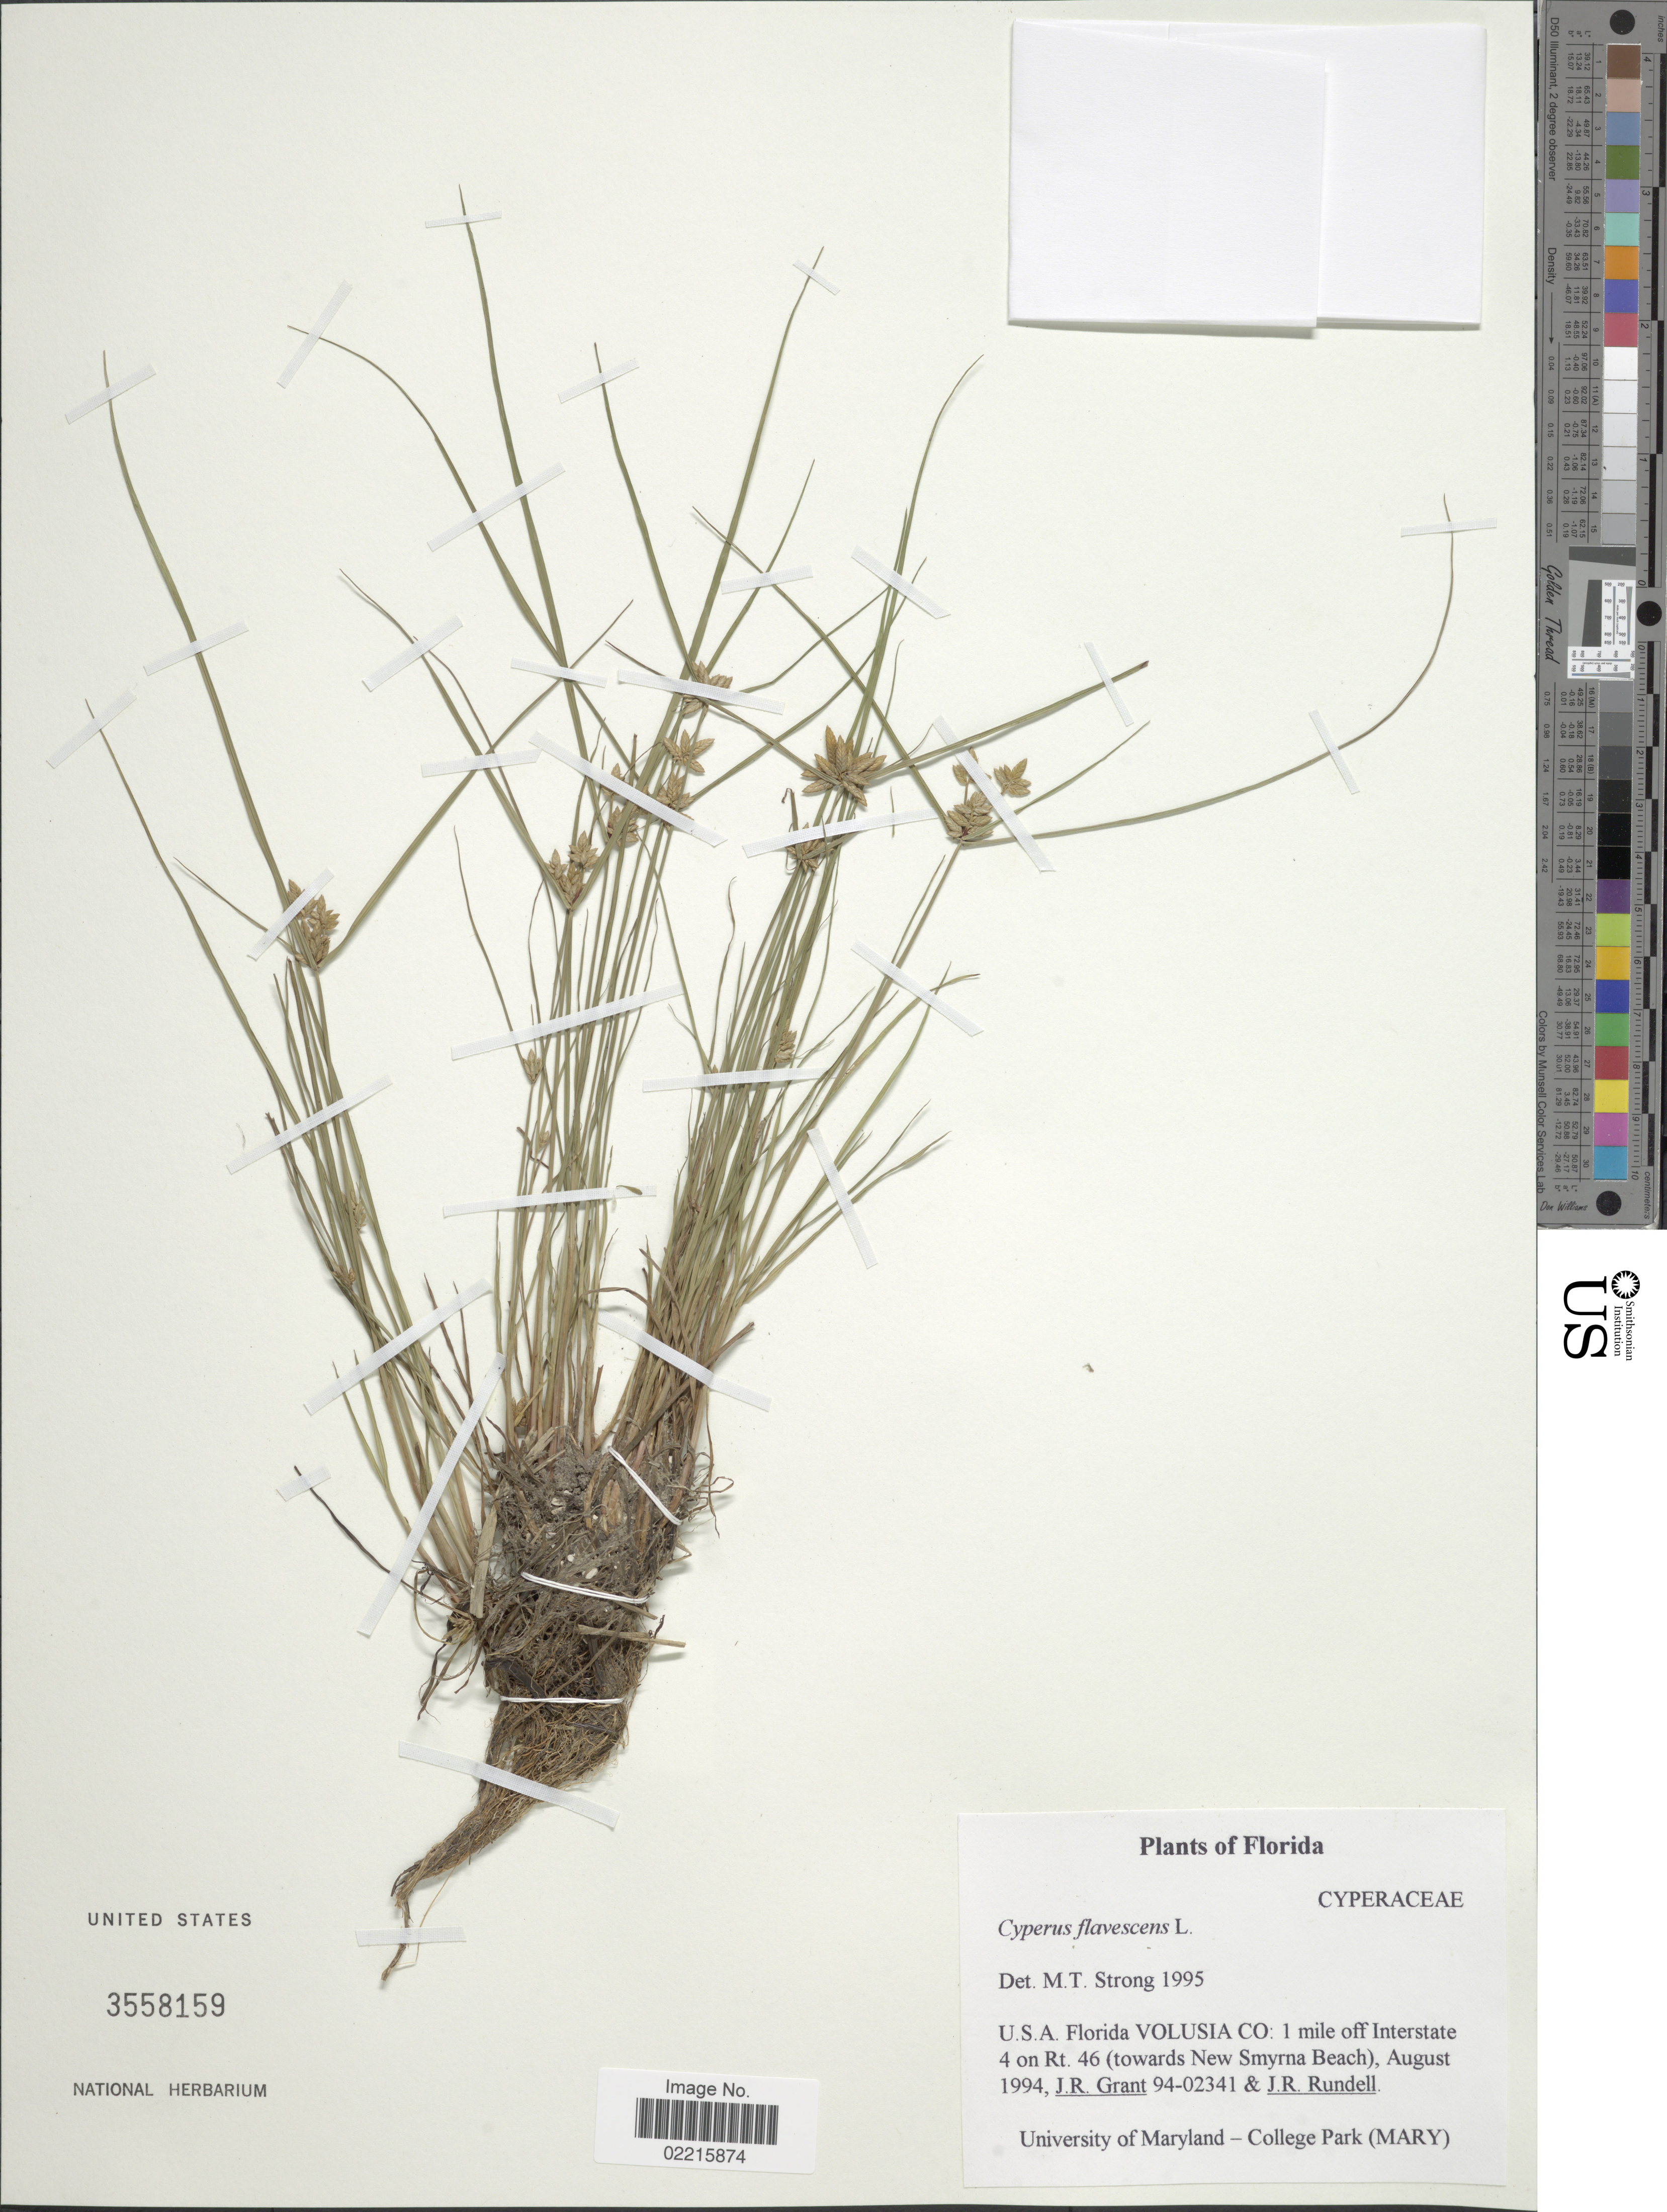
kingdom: Plantae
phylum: Tracheophyta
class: Liliopsida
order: Poales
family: Cyperaceae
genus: Cyperus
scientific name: Cyperus flavescens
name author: L.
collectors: J. Grant & J. R. Rundell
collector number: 94-02341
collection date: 1994-08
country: United States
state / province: Florida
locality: U.S.A. Florida Volusia Co: 1 mile off Interstate 4 on Rt. 46 (towards New Smyrna Beach)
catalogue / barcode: US 3558159